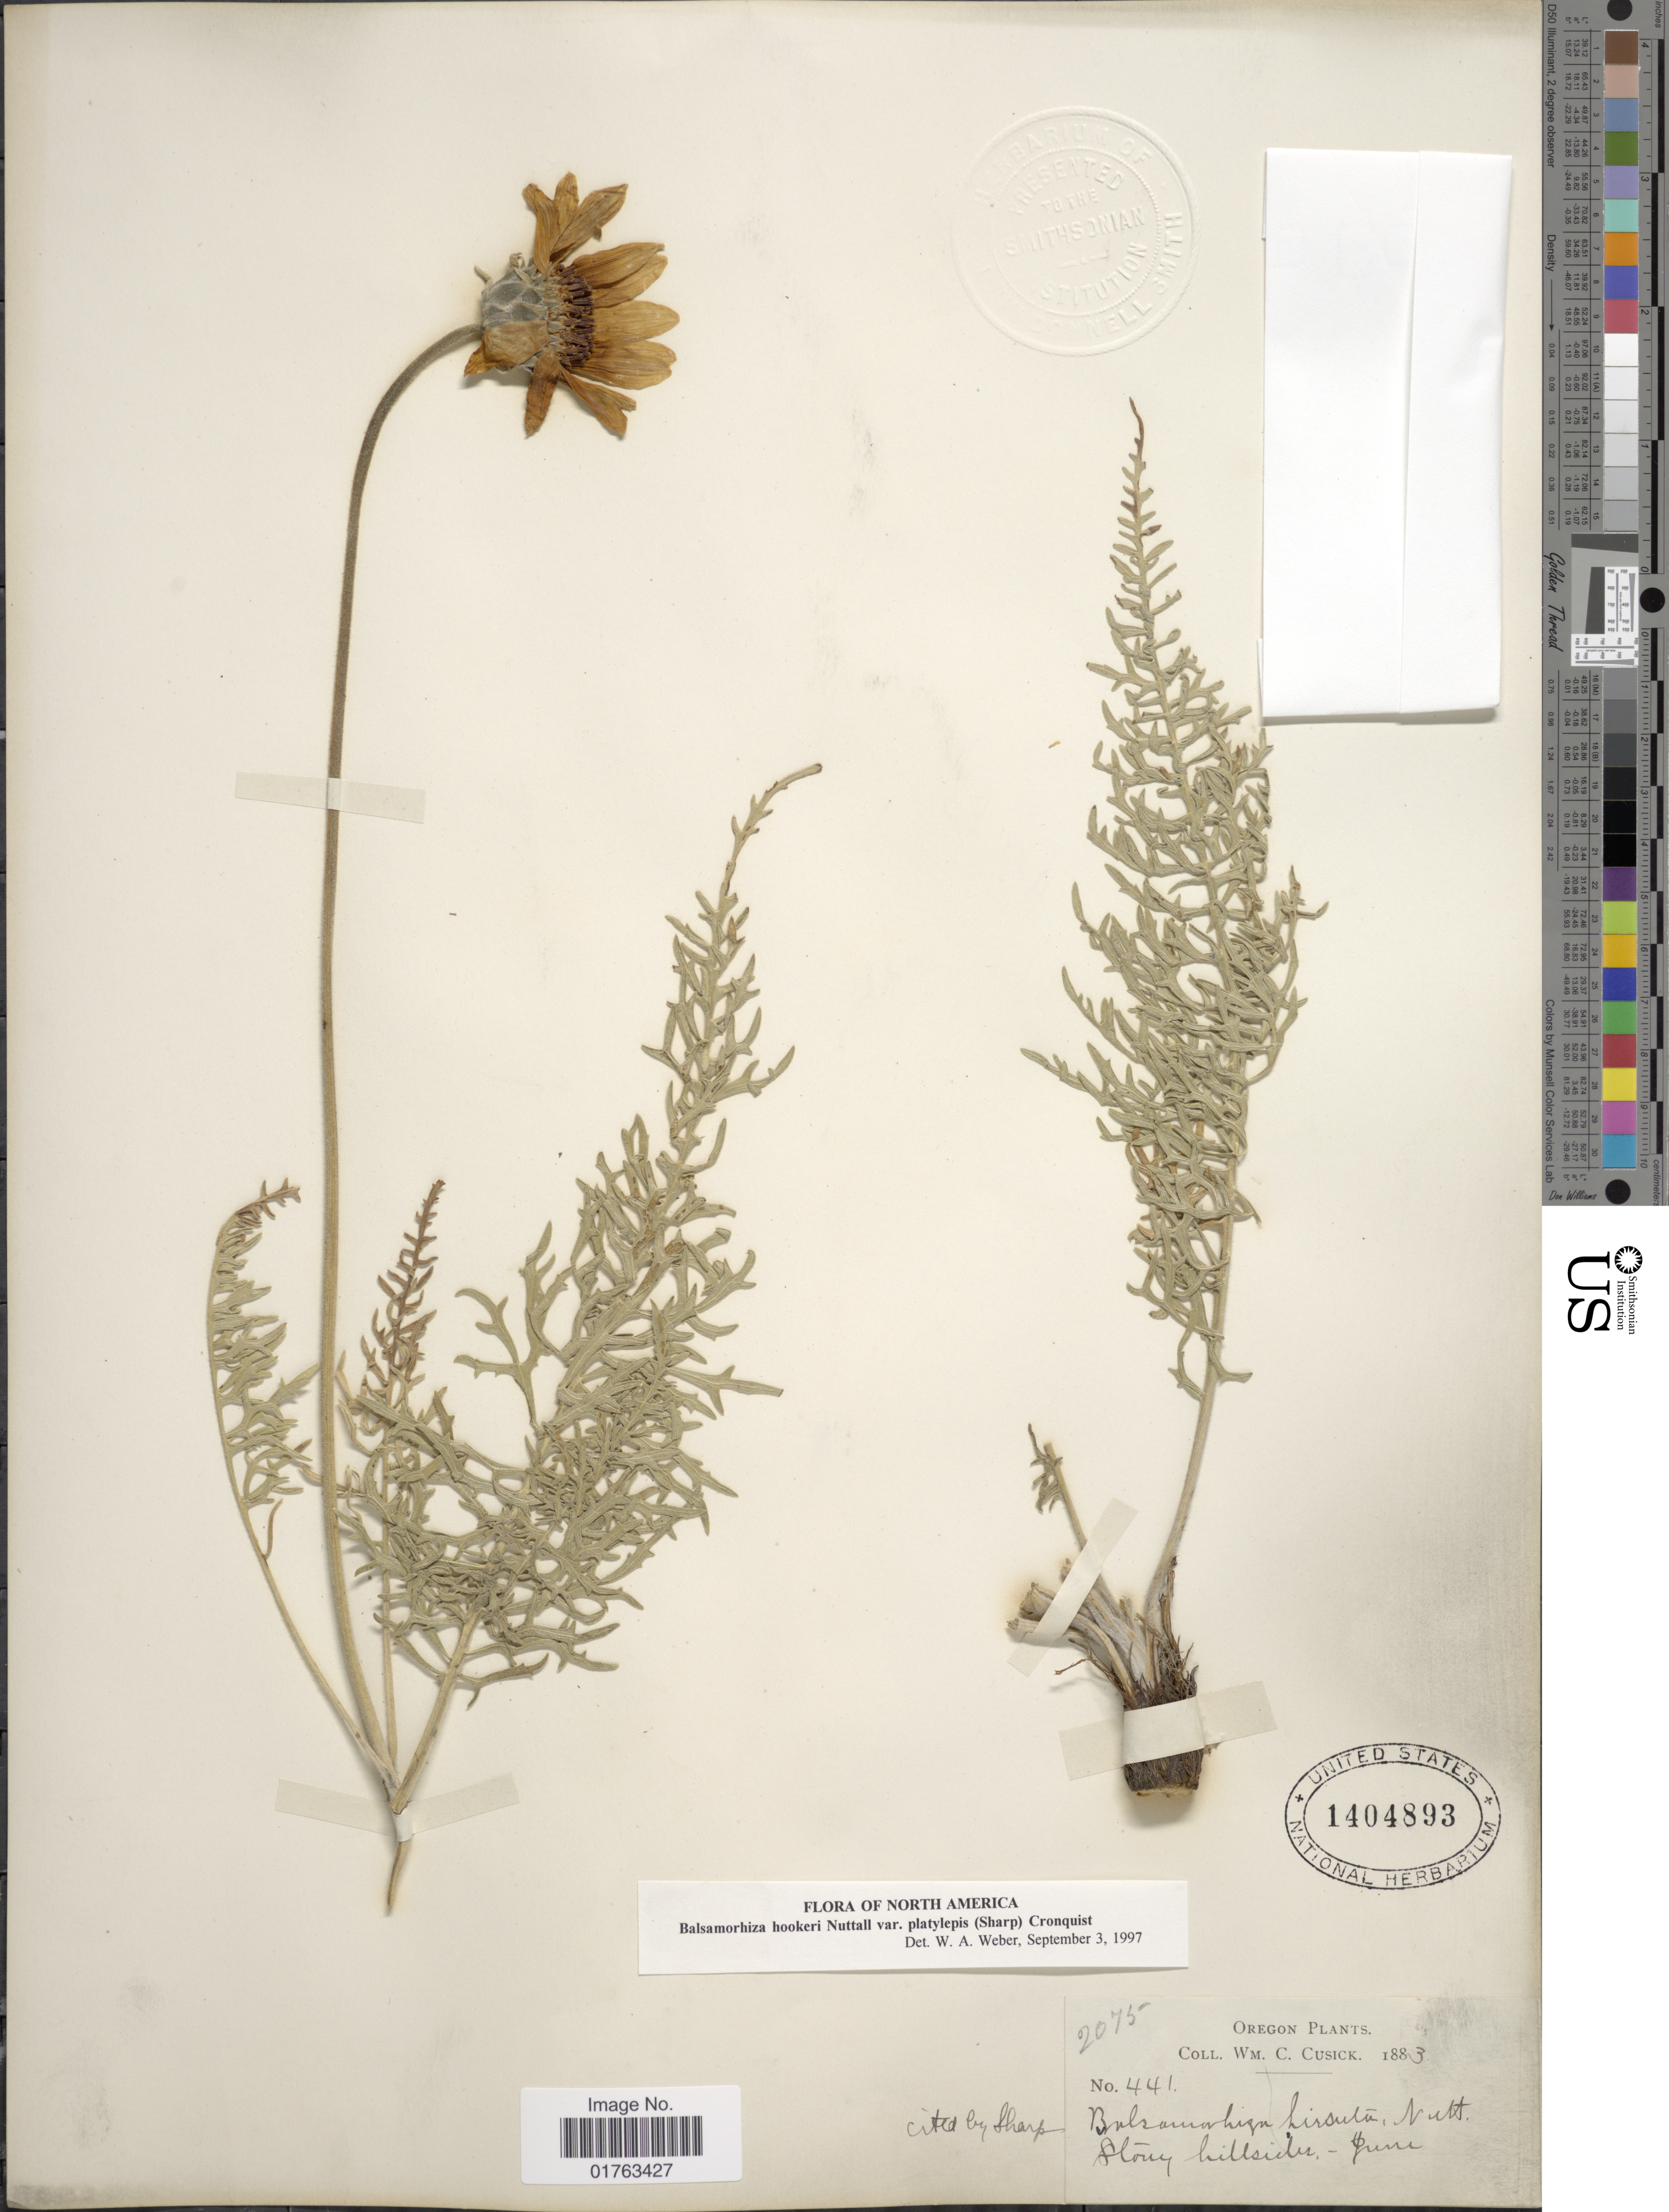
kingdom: Plantae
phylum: Tracheophyta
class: Magnoliopsida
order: Asterales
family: Asteraceae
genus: Balsamorhiza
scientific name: Balsamorhiza hookeri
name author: Nutt.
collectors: W. C. Cusick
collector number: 441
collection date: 1883-06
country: United States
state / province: Oregon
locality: Stony hillsides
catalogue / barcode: US 1404893